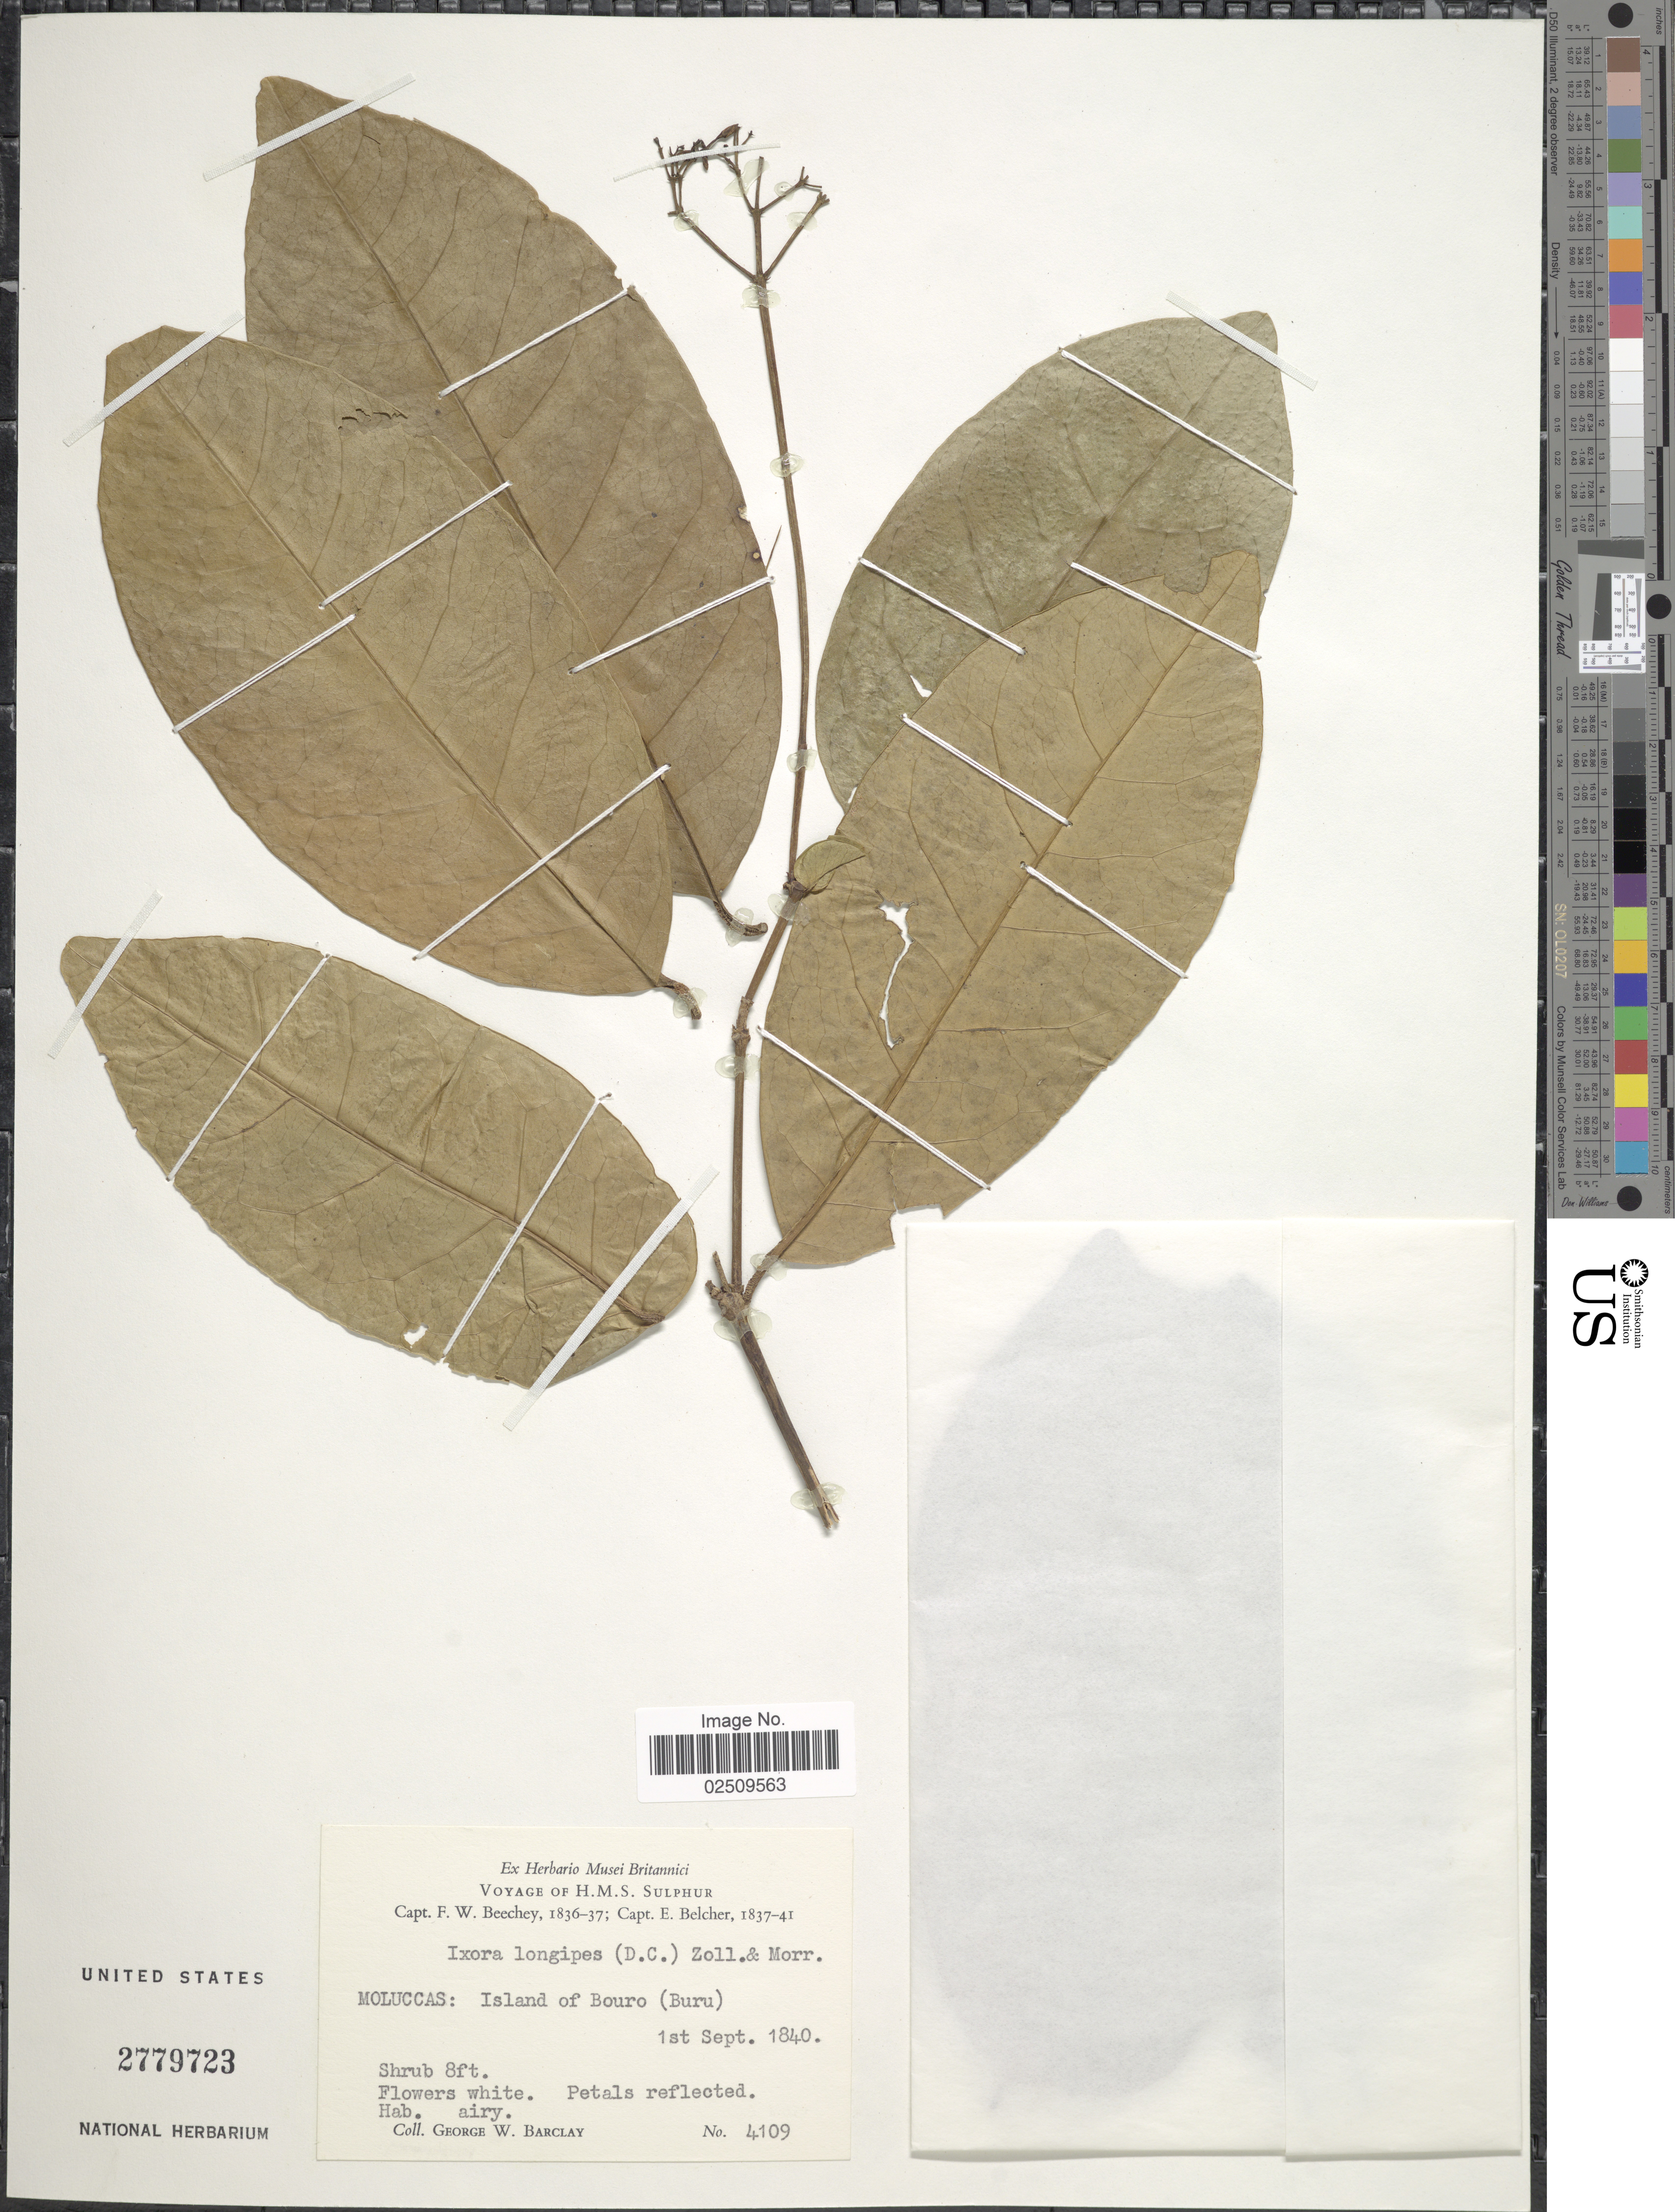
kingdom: Plantae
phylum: Tracheophyta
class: Magnoliopsida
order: Gentianales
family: Rubiaceae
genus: Ixora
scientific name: Ixora longipes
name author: (DC.) Zoll. & Moritzi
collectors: G. W. Barclay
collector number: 4109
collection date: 1840-09-01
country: Indonesia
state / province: Maluku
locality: Moluccas: Island of Bouro (Buru)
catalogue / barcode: US 2779723